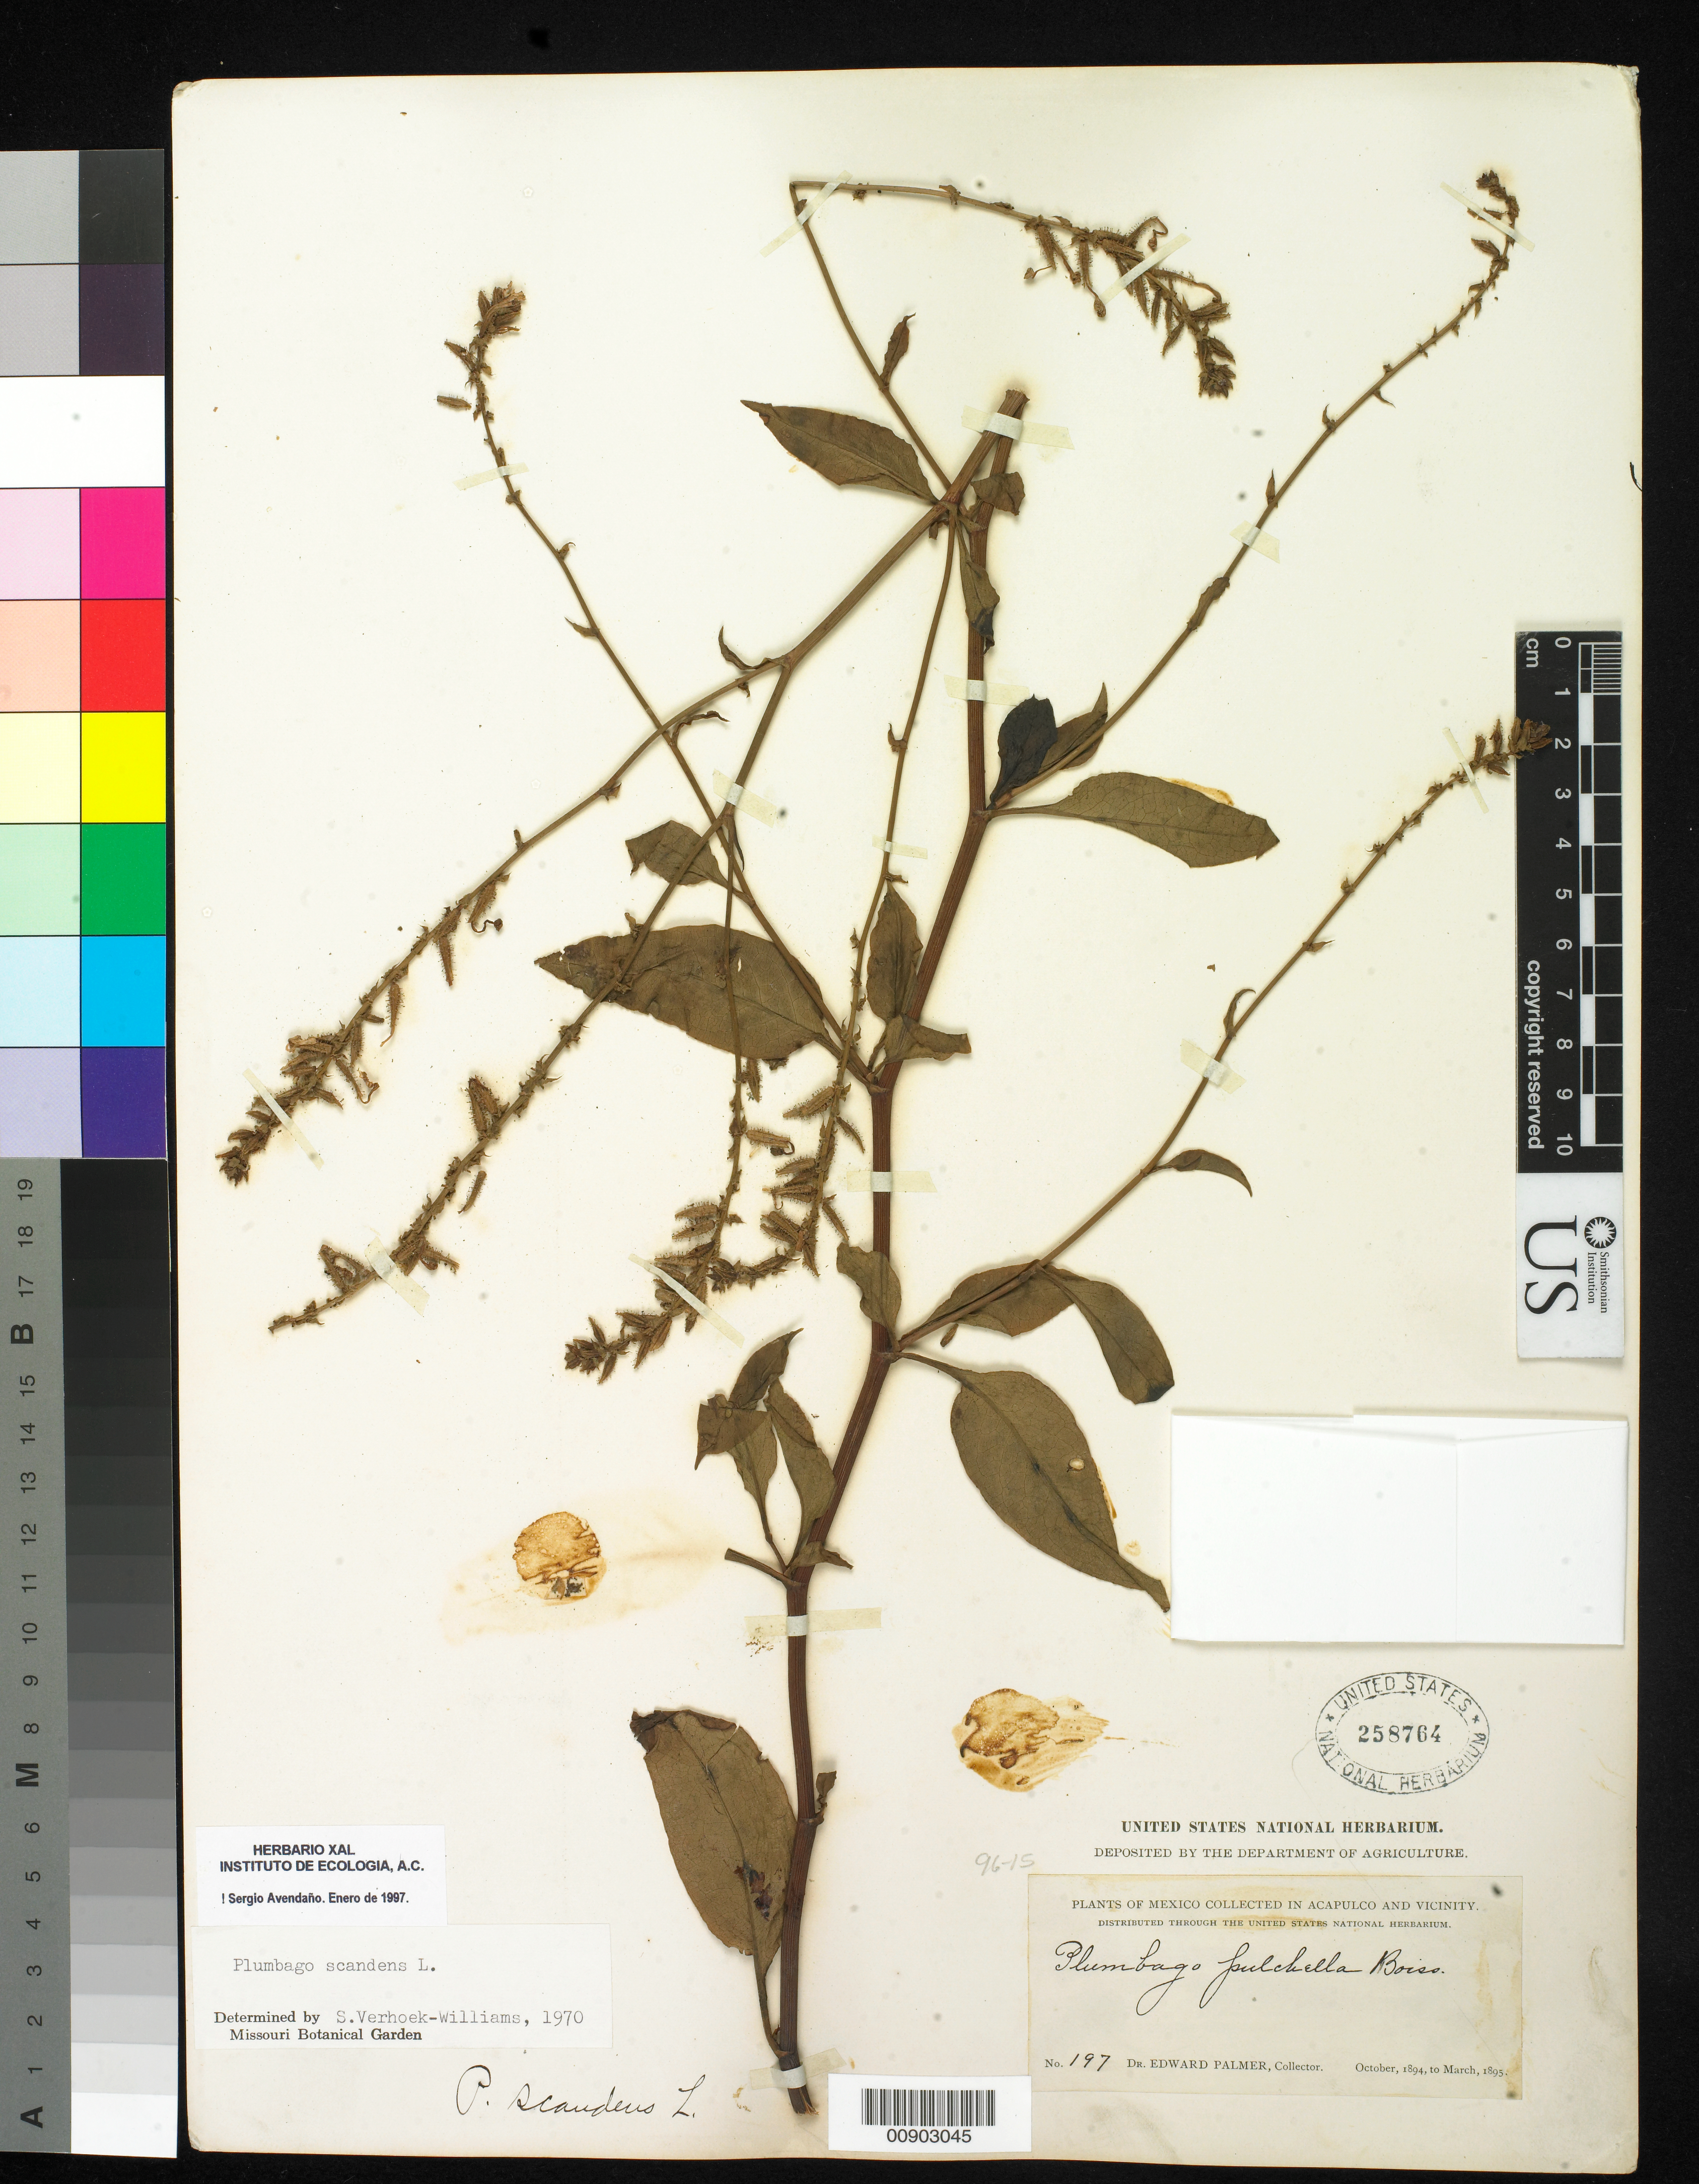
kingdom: Plantae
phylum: Tracheophyta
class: Magnoliopsida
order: Caryophyllales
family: Plumbaginaceae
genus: Plumbago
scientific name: Plumbago scandens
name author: L.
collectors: E. Palmer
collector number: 197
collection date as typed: Oct 1894 to -- Mar 1895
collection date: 1894-10/1895-03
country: Mexico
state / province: Guerrero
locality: Acapulco, Guerrero and vicinity.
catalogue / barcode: US 258764